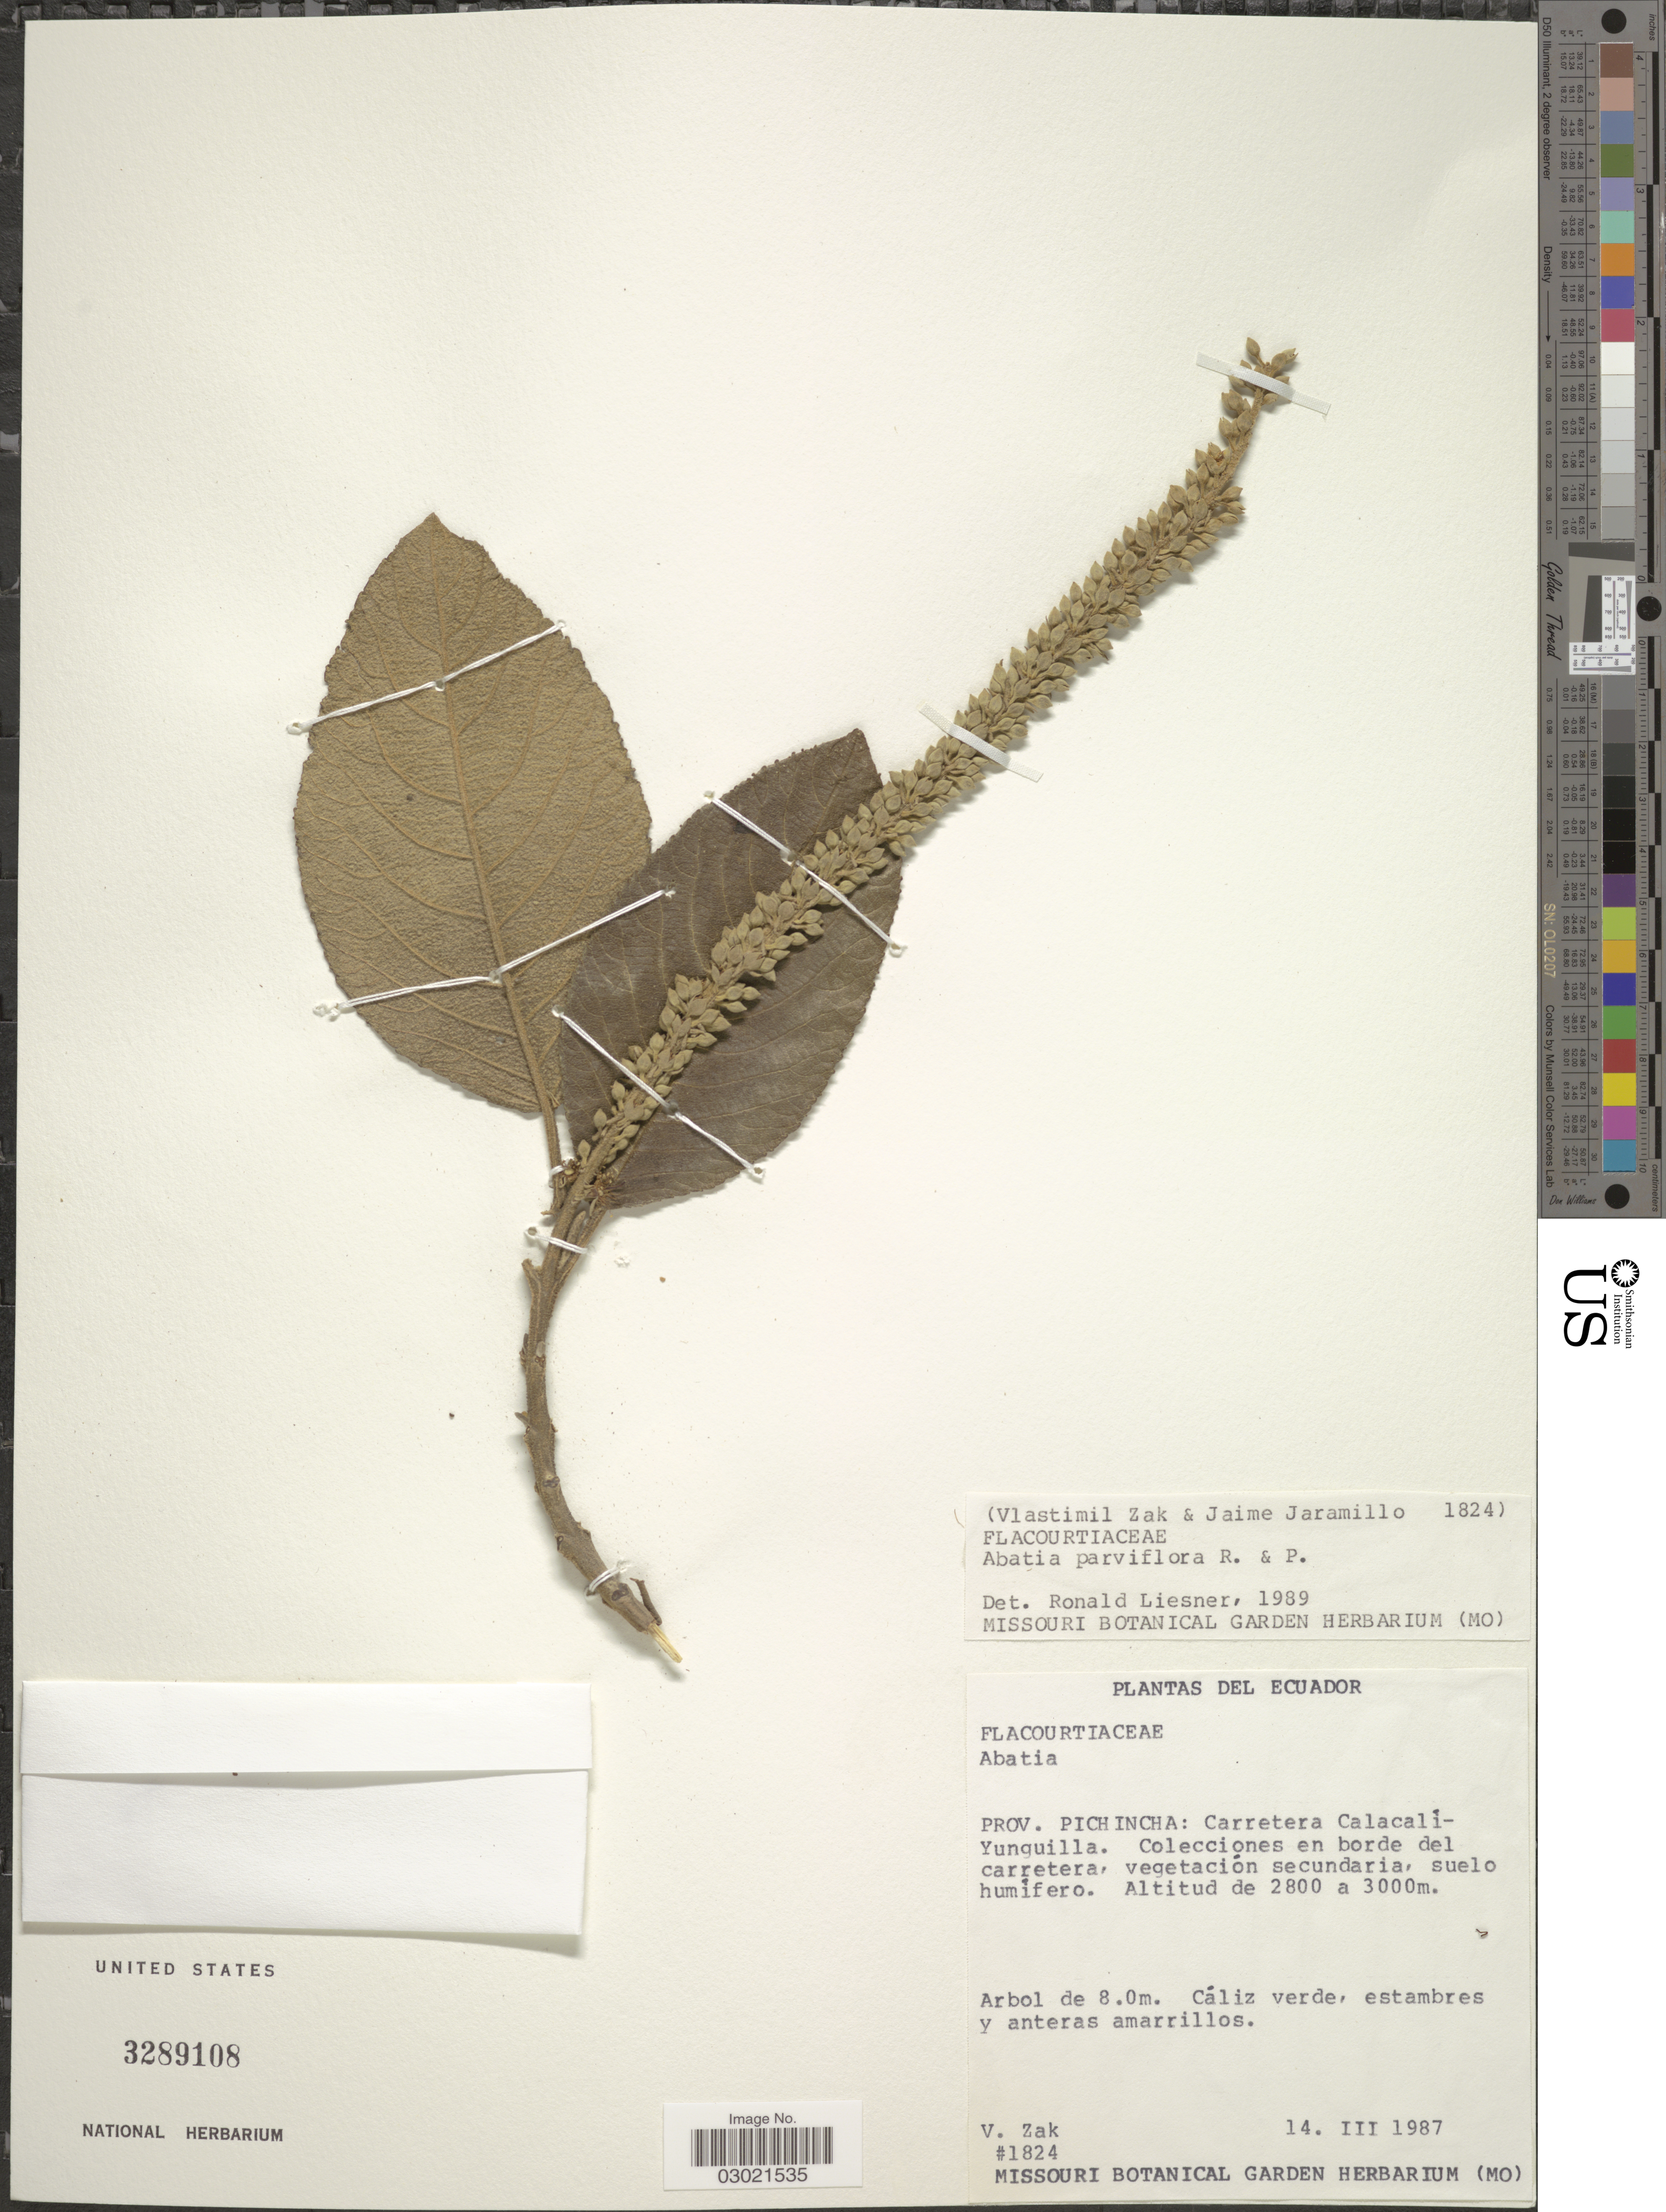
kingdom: Plantae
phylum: Tracheophyta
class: Magnoliopsida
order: Malpighiales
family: Salicaceae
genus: Abatia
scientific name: Abatia parviflora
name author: Ruiz & Pav.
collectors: V. Zak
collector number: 1824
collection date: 1987-03-14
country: Ecuador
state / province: Pichincha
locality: Prov. Pichincha: Carretera Calacalí-Yunguilla.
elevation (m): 2800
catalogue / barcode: US 3289108